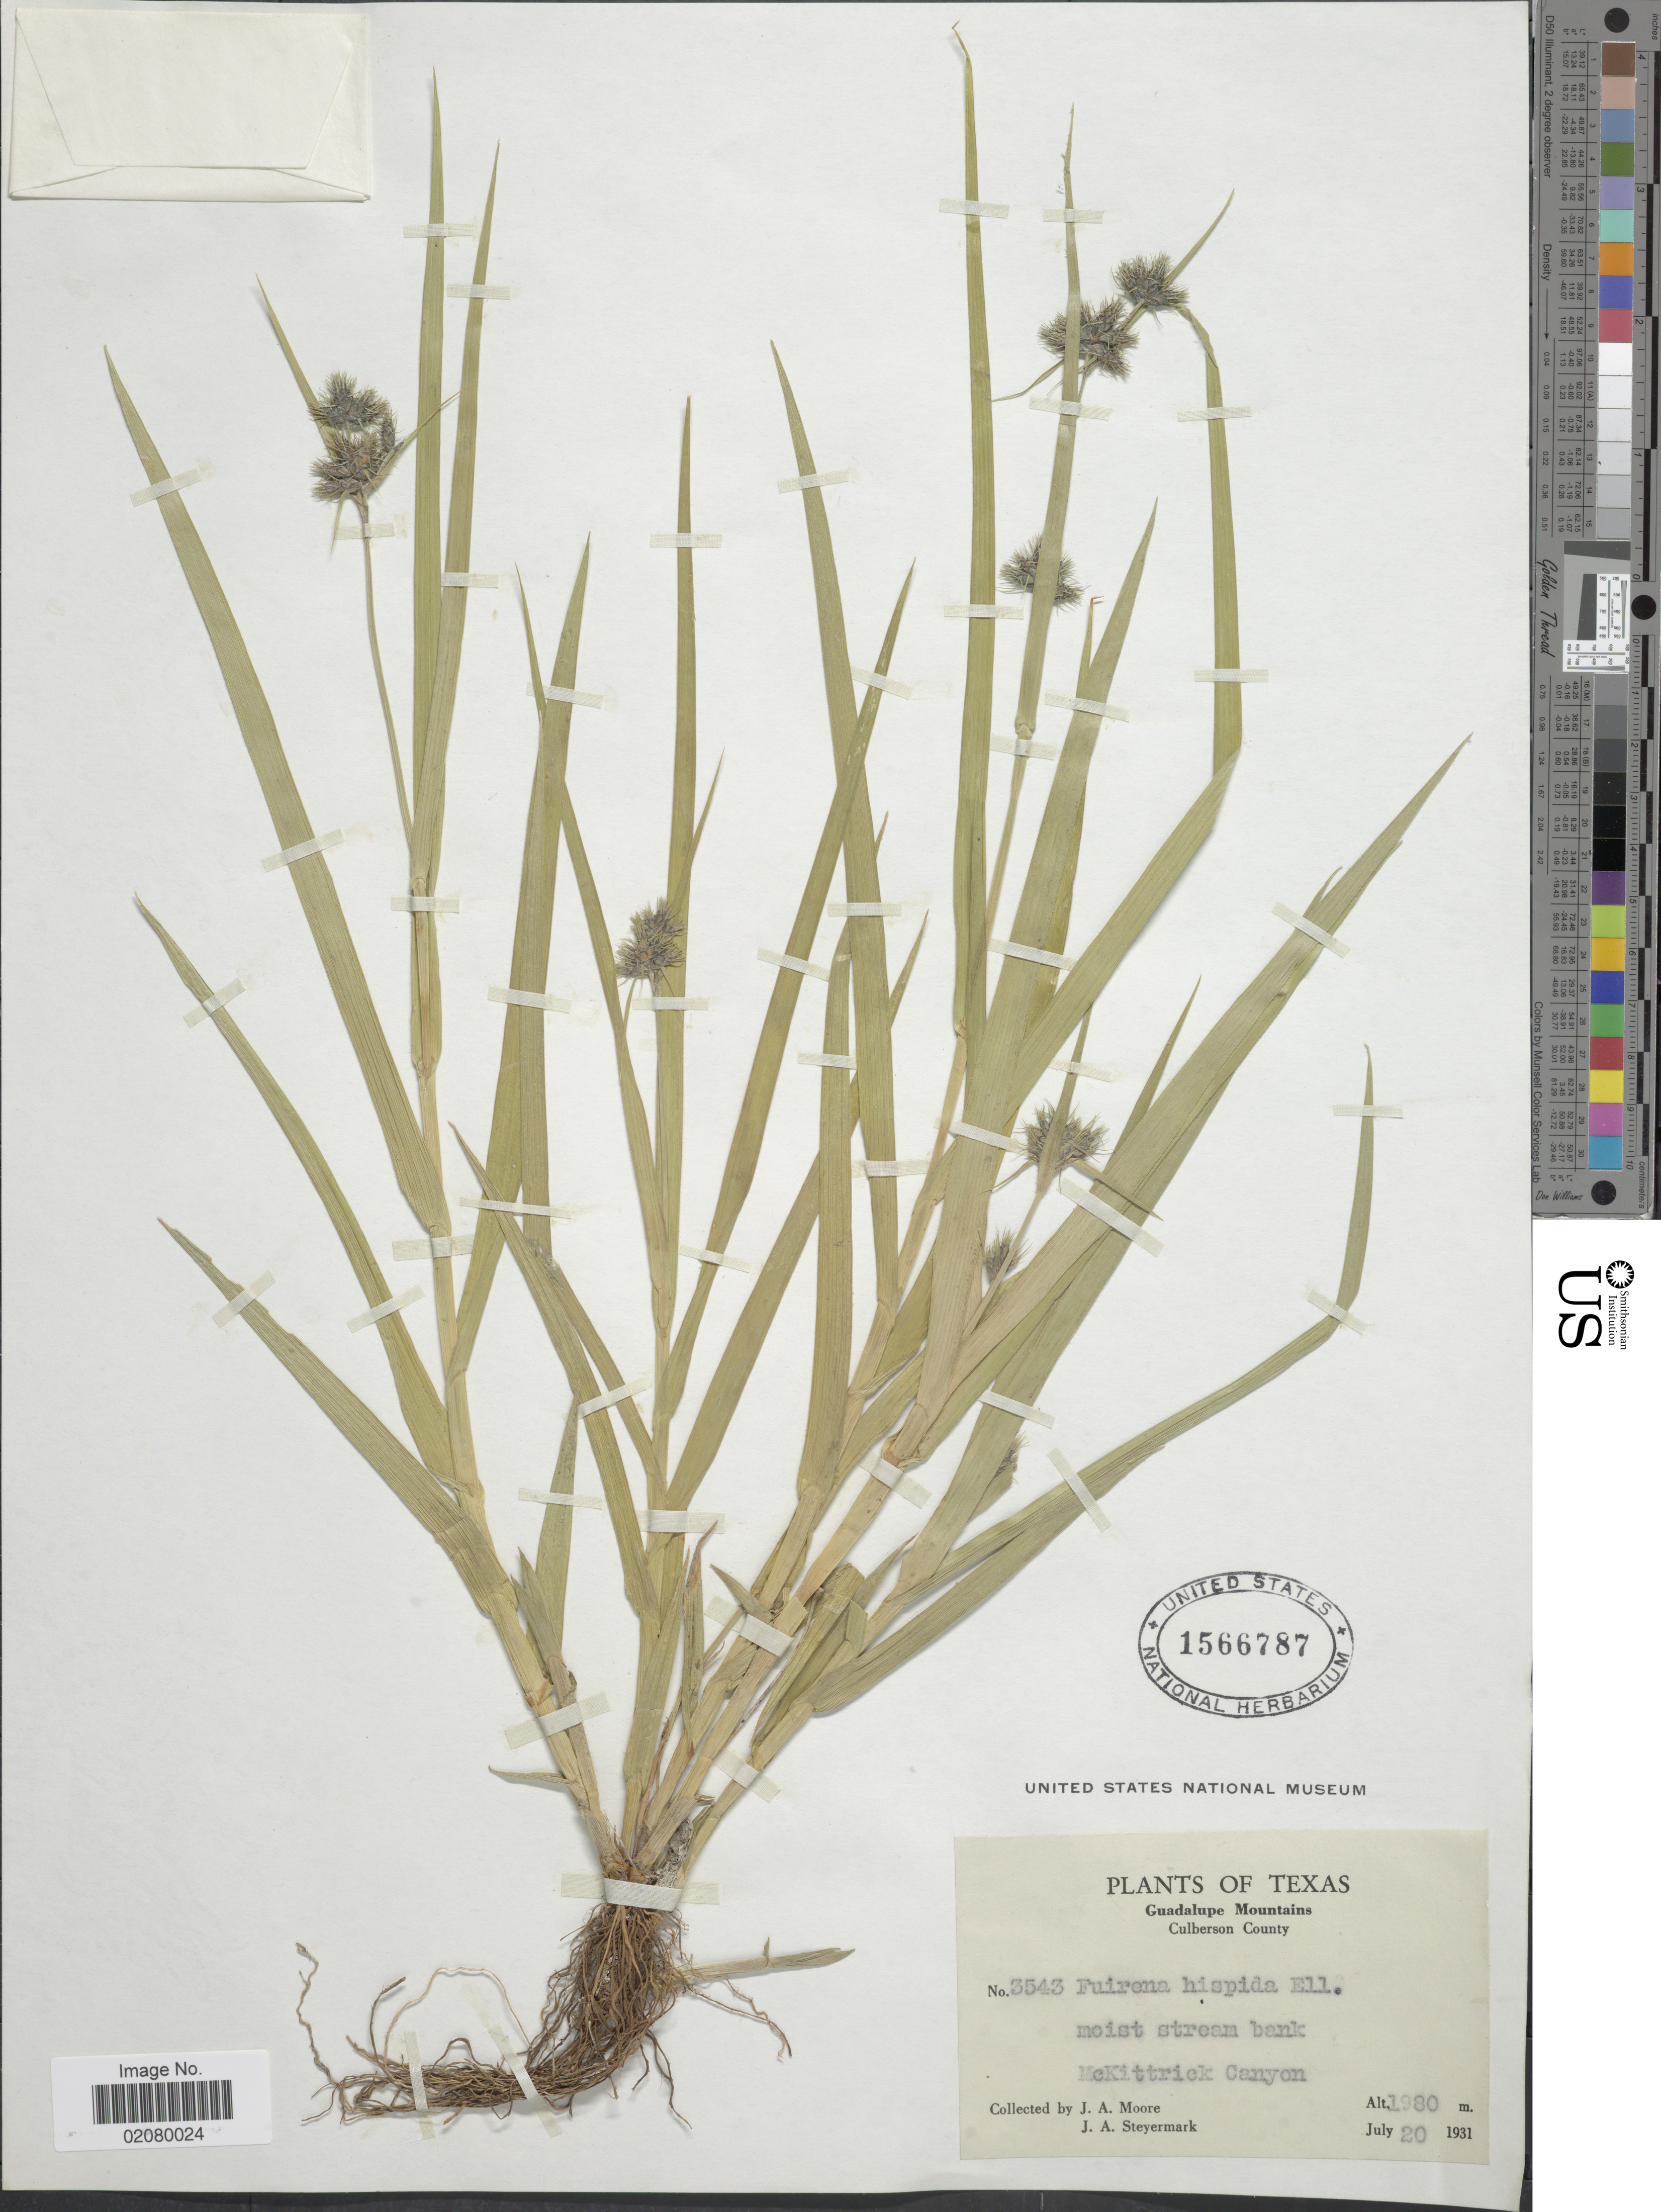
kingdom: Plantae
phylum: Tracheophyta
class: Liliopsida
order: Poales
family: Cyperaceae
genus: Fuirena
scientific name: Fuirena squarrosa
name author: Michx.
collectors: J. A. Moore & J. Steyermark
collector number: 3543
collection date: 1931-07-20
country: United States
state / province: Texas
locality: Guadalupe Mountains, Culberson County, McKittrick Canyon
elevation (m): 1980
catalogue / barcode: US 1566787